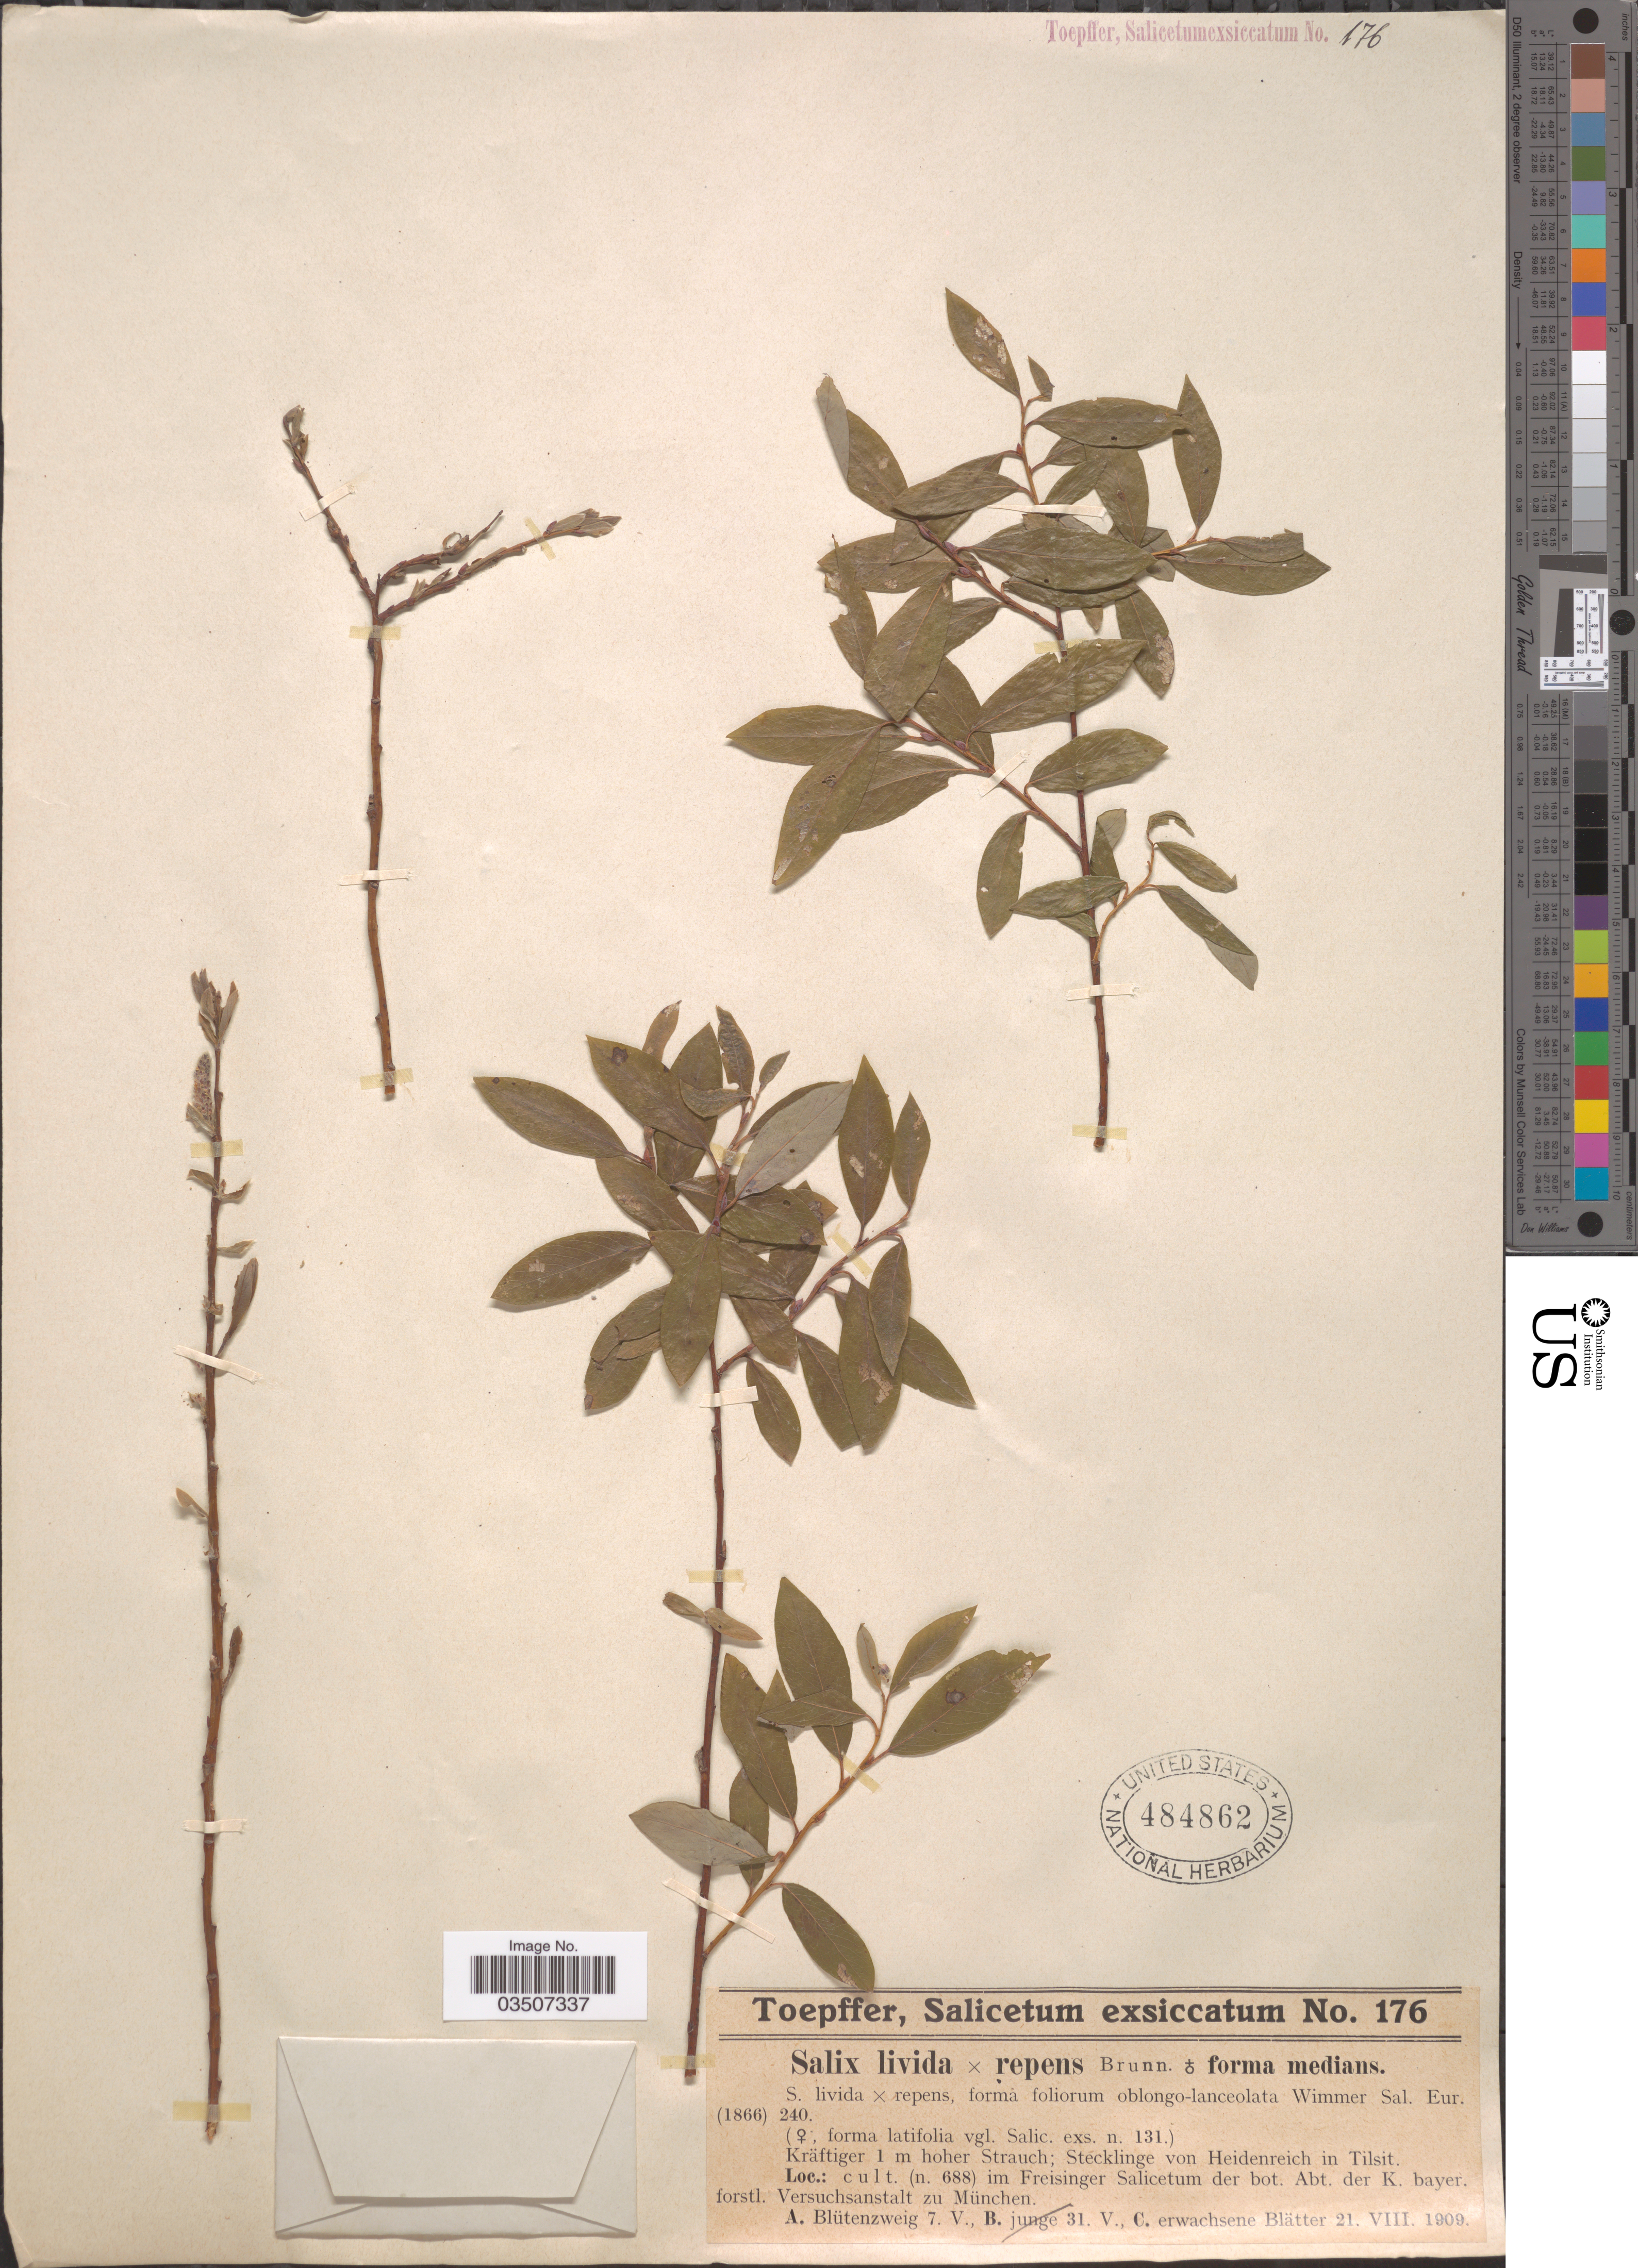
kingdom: Plantae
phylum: Tracheophyta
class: Magnoliopsida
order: Malpighiales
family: Salicaceae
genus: Salix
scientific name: Salix starkeana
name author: Willd.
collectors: A. Toepffer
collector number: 176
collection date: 1909-05-07/1909-08-21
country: Germany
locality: Im Freisinger Salicetum der bot. Abt. der K. bayer. forstl. Versuchsanstalt zu München.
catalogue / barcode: US 484862